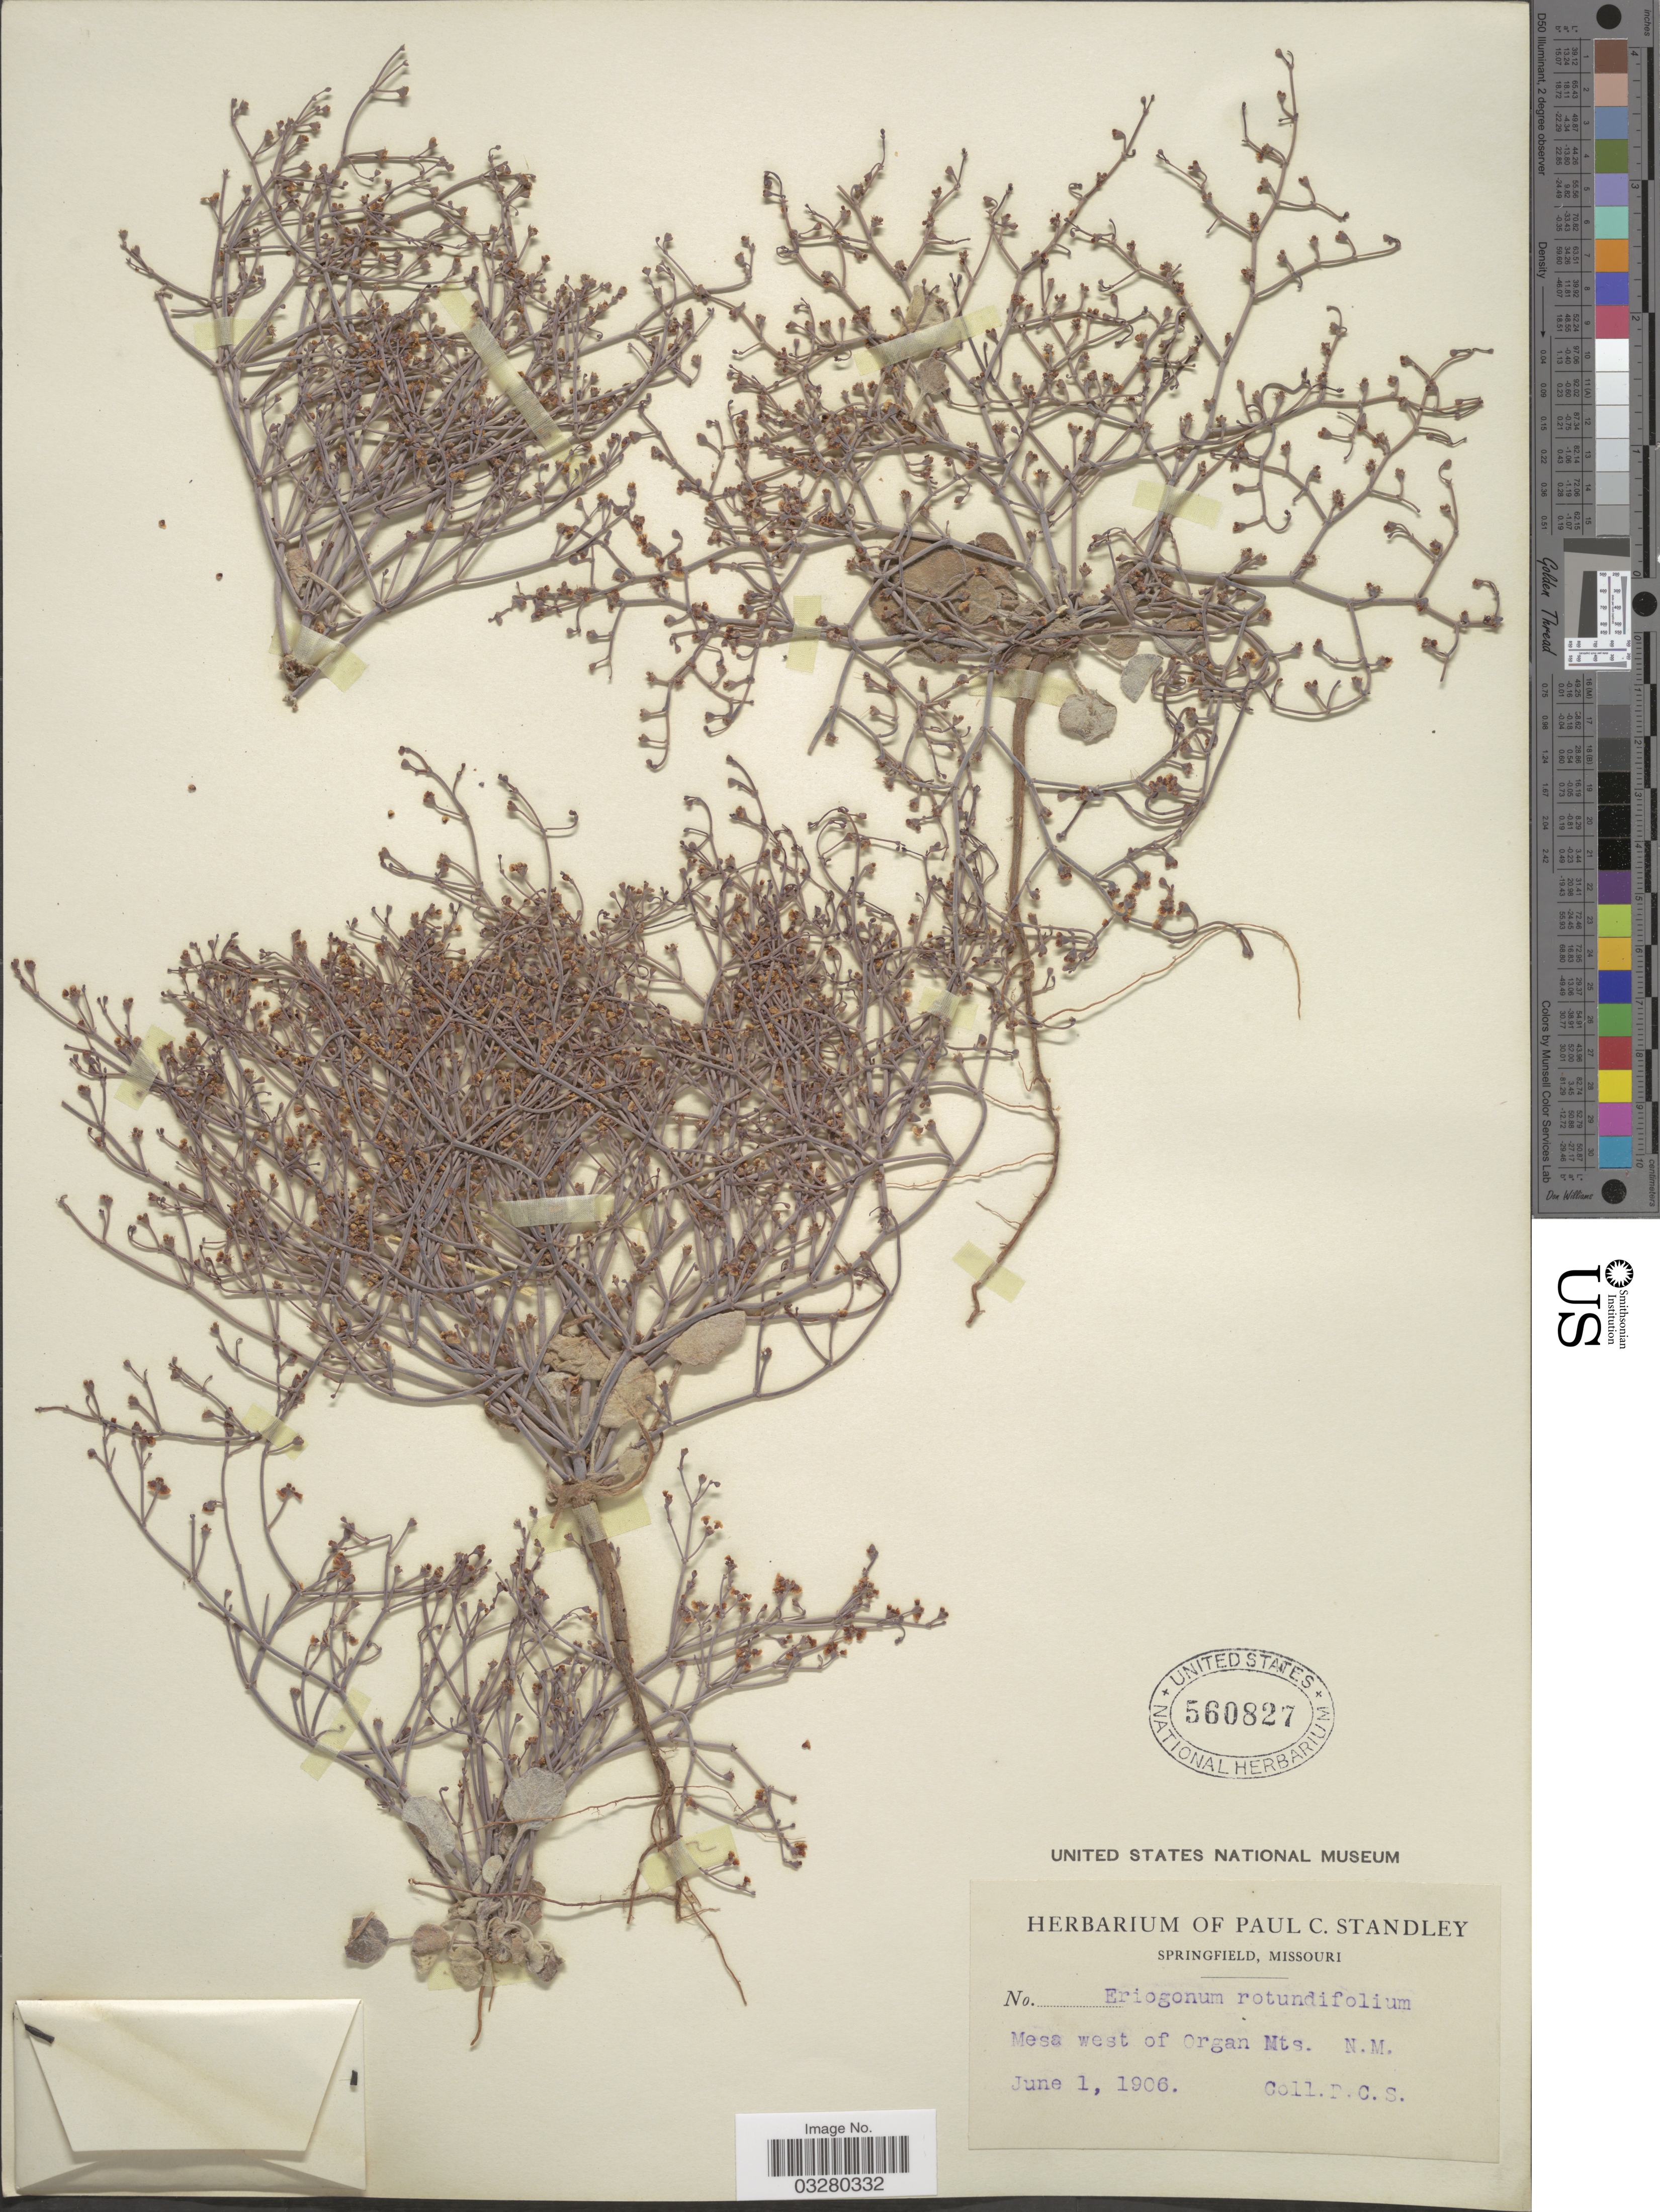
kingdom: Plantae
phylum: Tracheophyta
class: Magnoliopsida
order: Caryophyllales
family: Polygonaceae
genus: Eriogonum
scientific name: Eriogonum rotundifolium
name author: Benth. in DC.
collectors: P. C. Standley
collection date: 1906-06-01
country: United States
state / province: New Mexico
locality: Mesa west of Organ Mts.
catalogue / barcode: US 560827